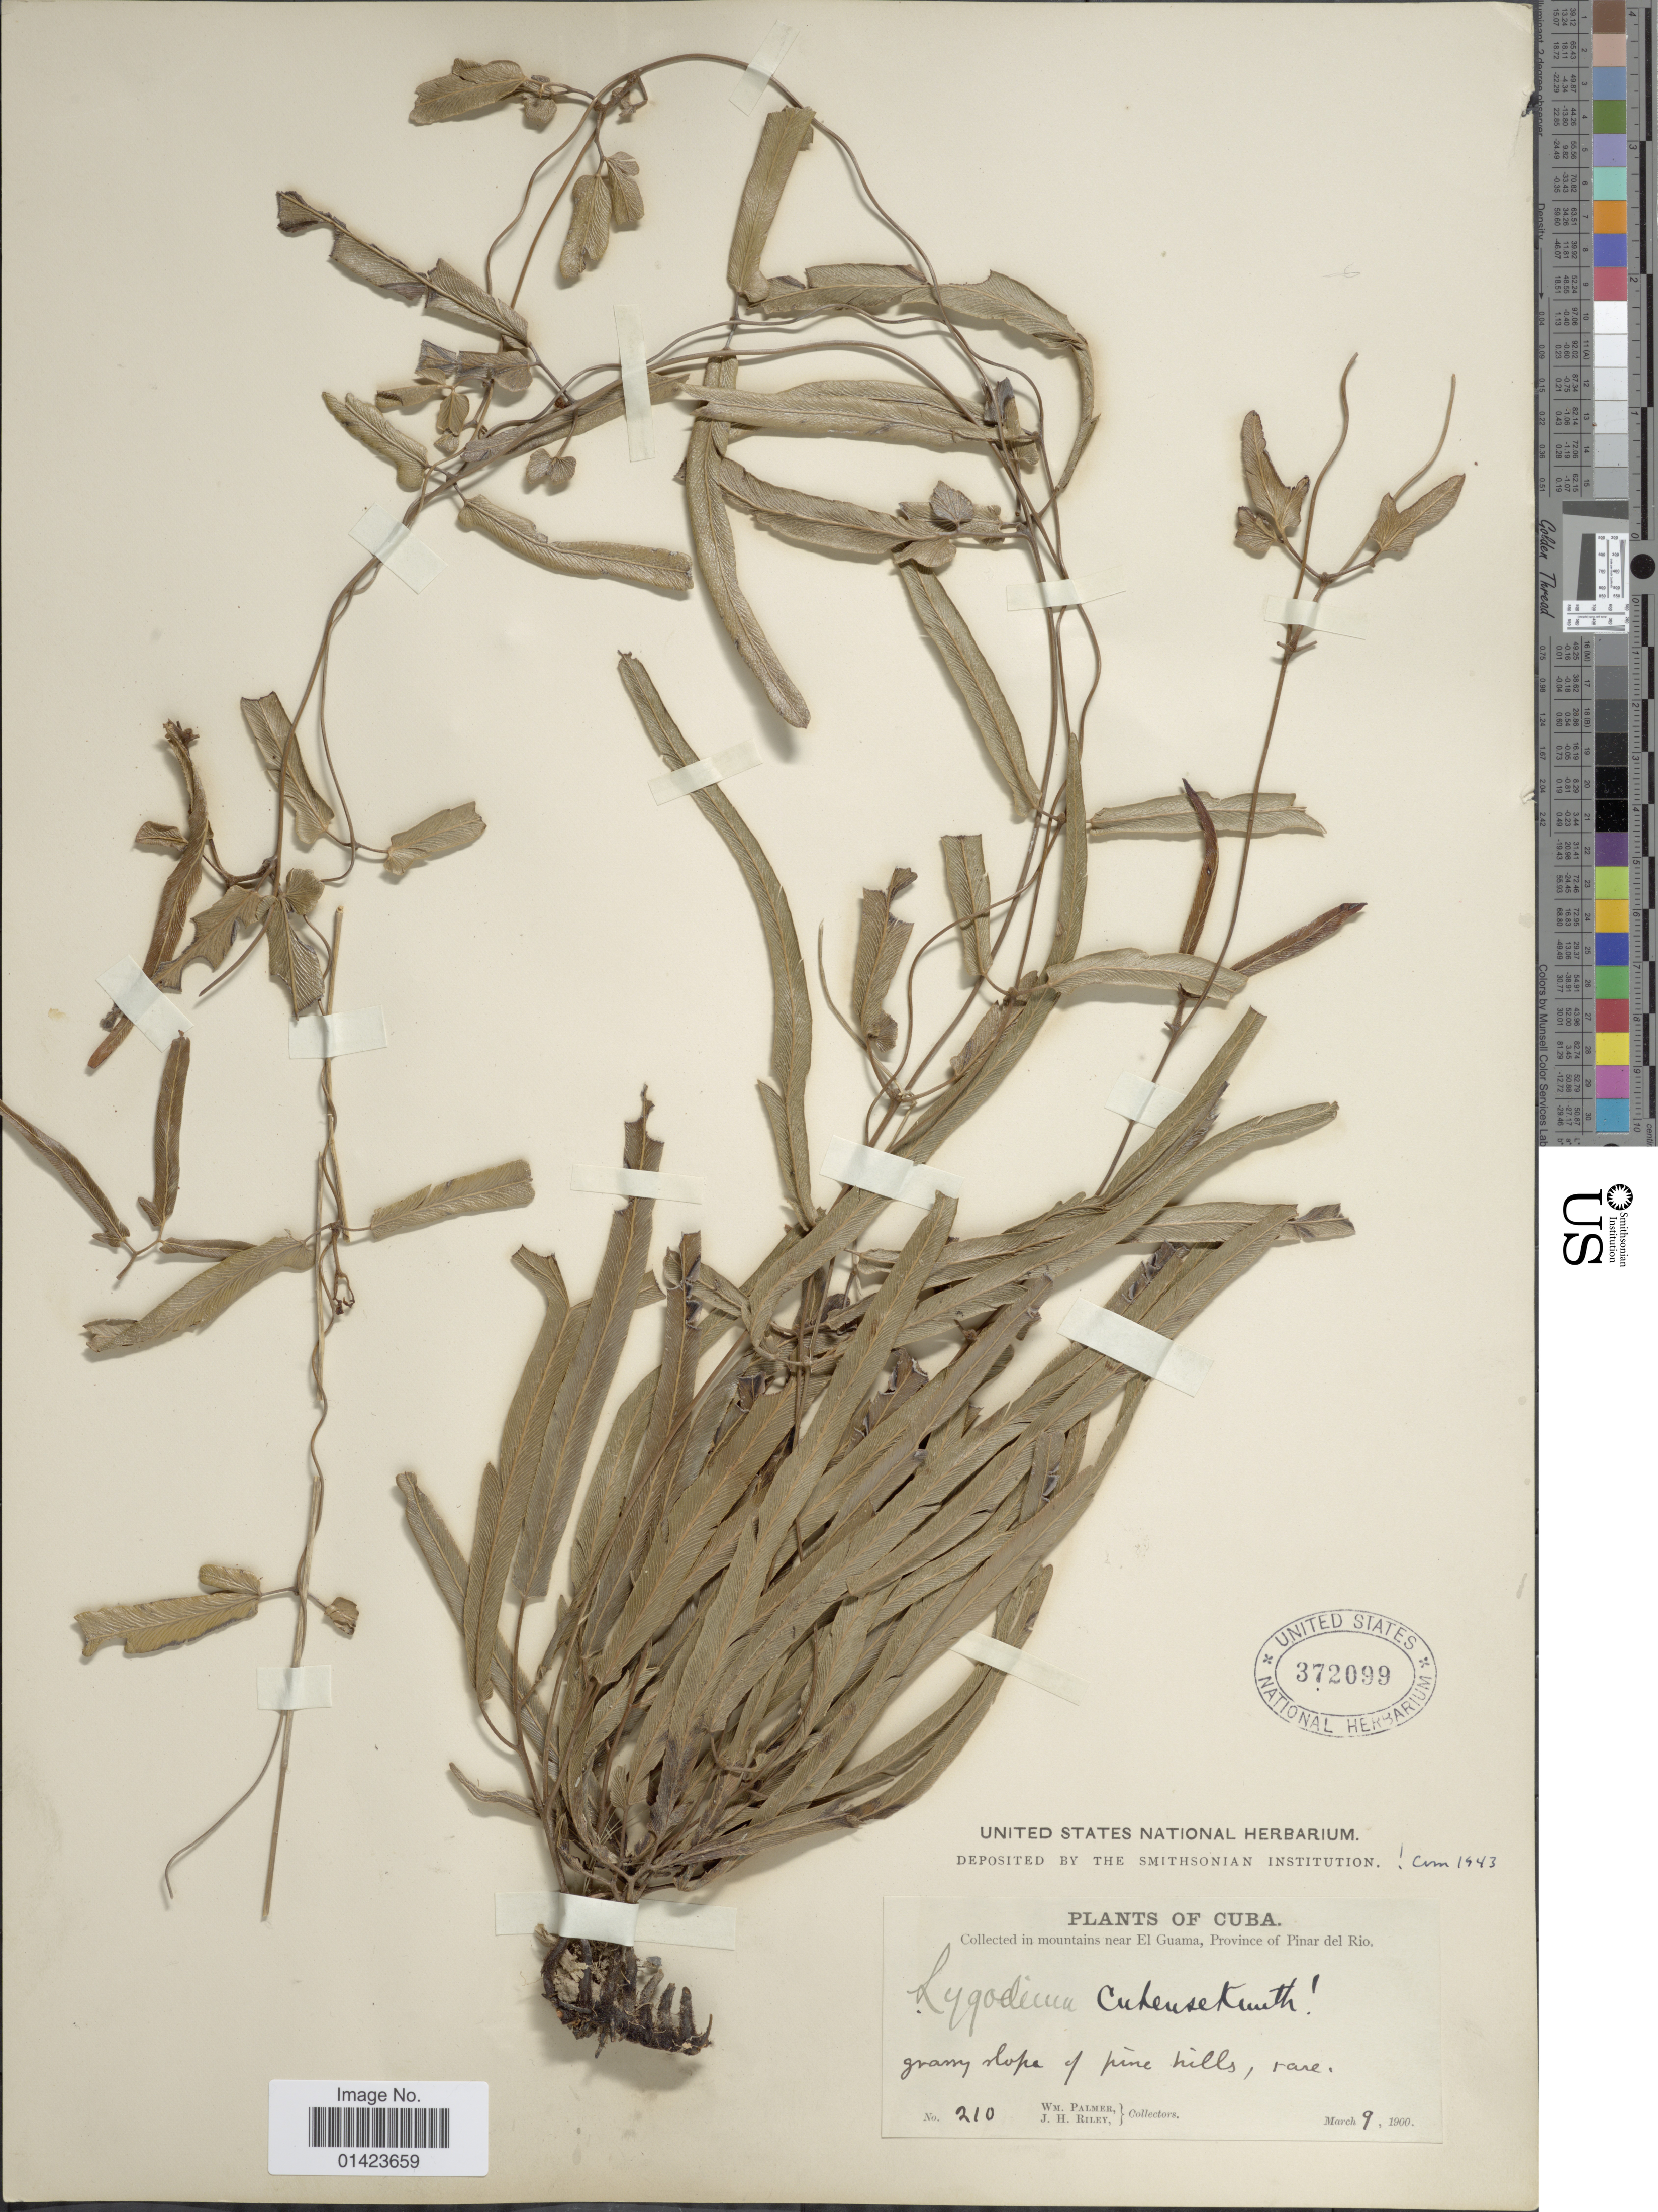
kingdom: Plantae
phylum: Tracheophyta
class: Polypodiopsida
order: Schizaeales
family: Lygodiaceae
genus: Lygodium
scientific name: Lygodium cubense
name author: Kunth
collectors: W. Palmer & J. H. Riley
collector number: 210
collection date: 1900-03-09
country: Cuba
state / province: Pinar del Río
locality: Mountains near El Guama, province of Pinar del Rio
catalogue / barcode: US 372099